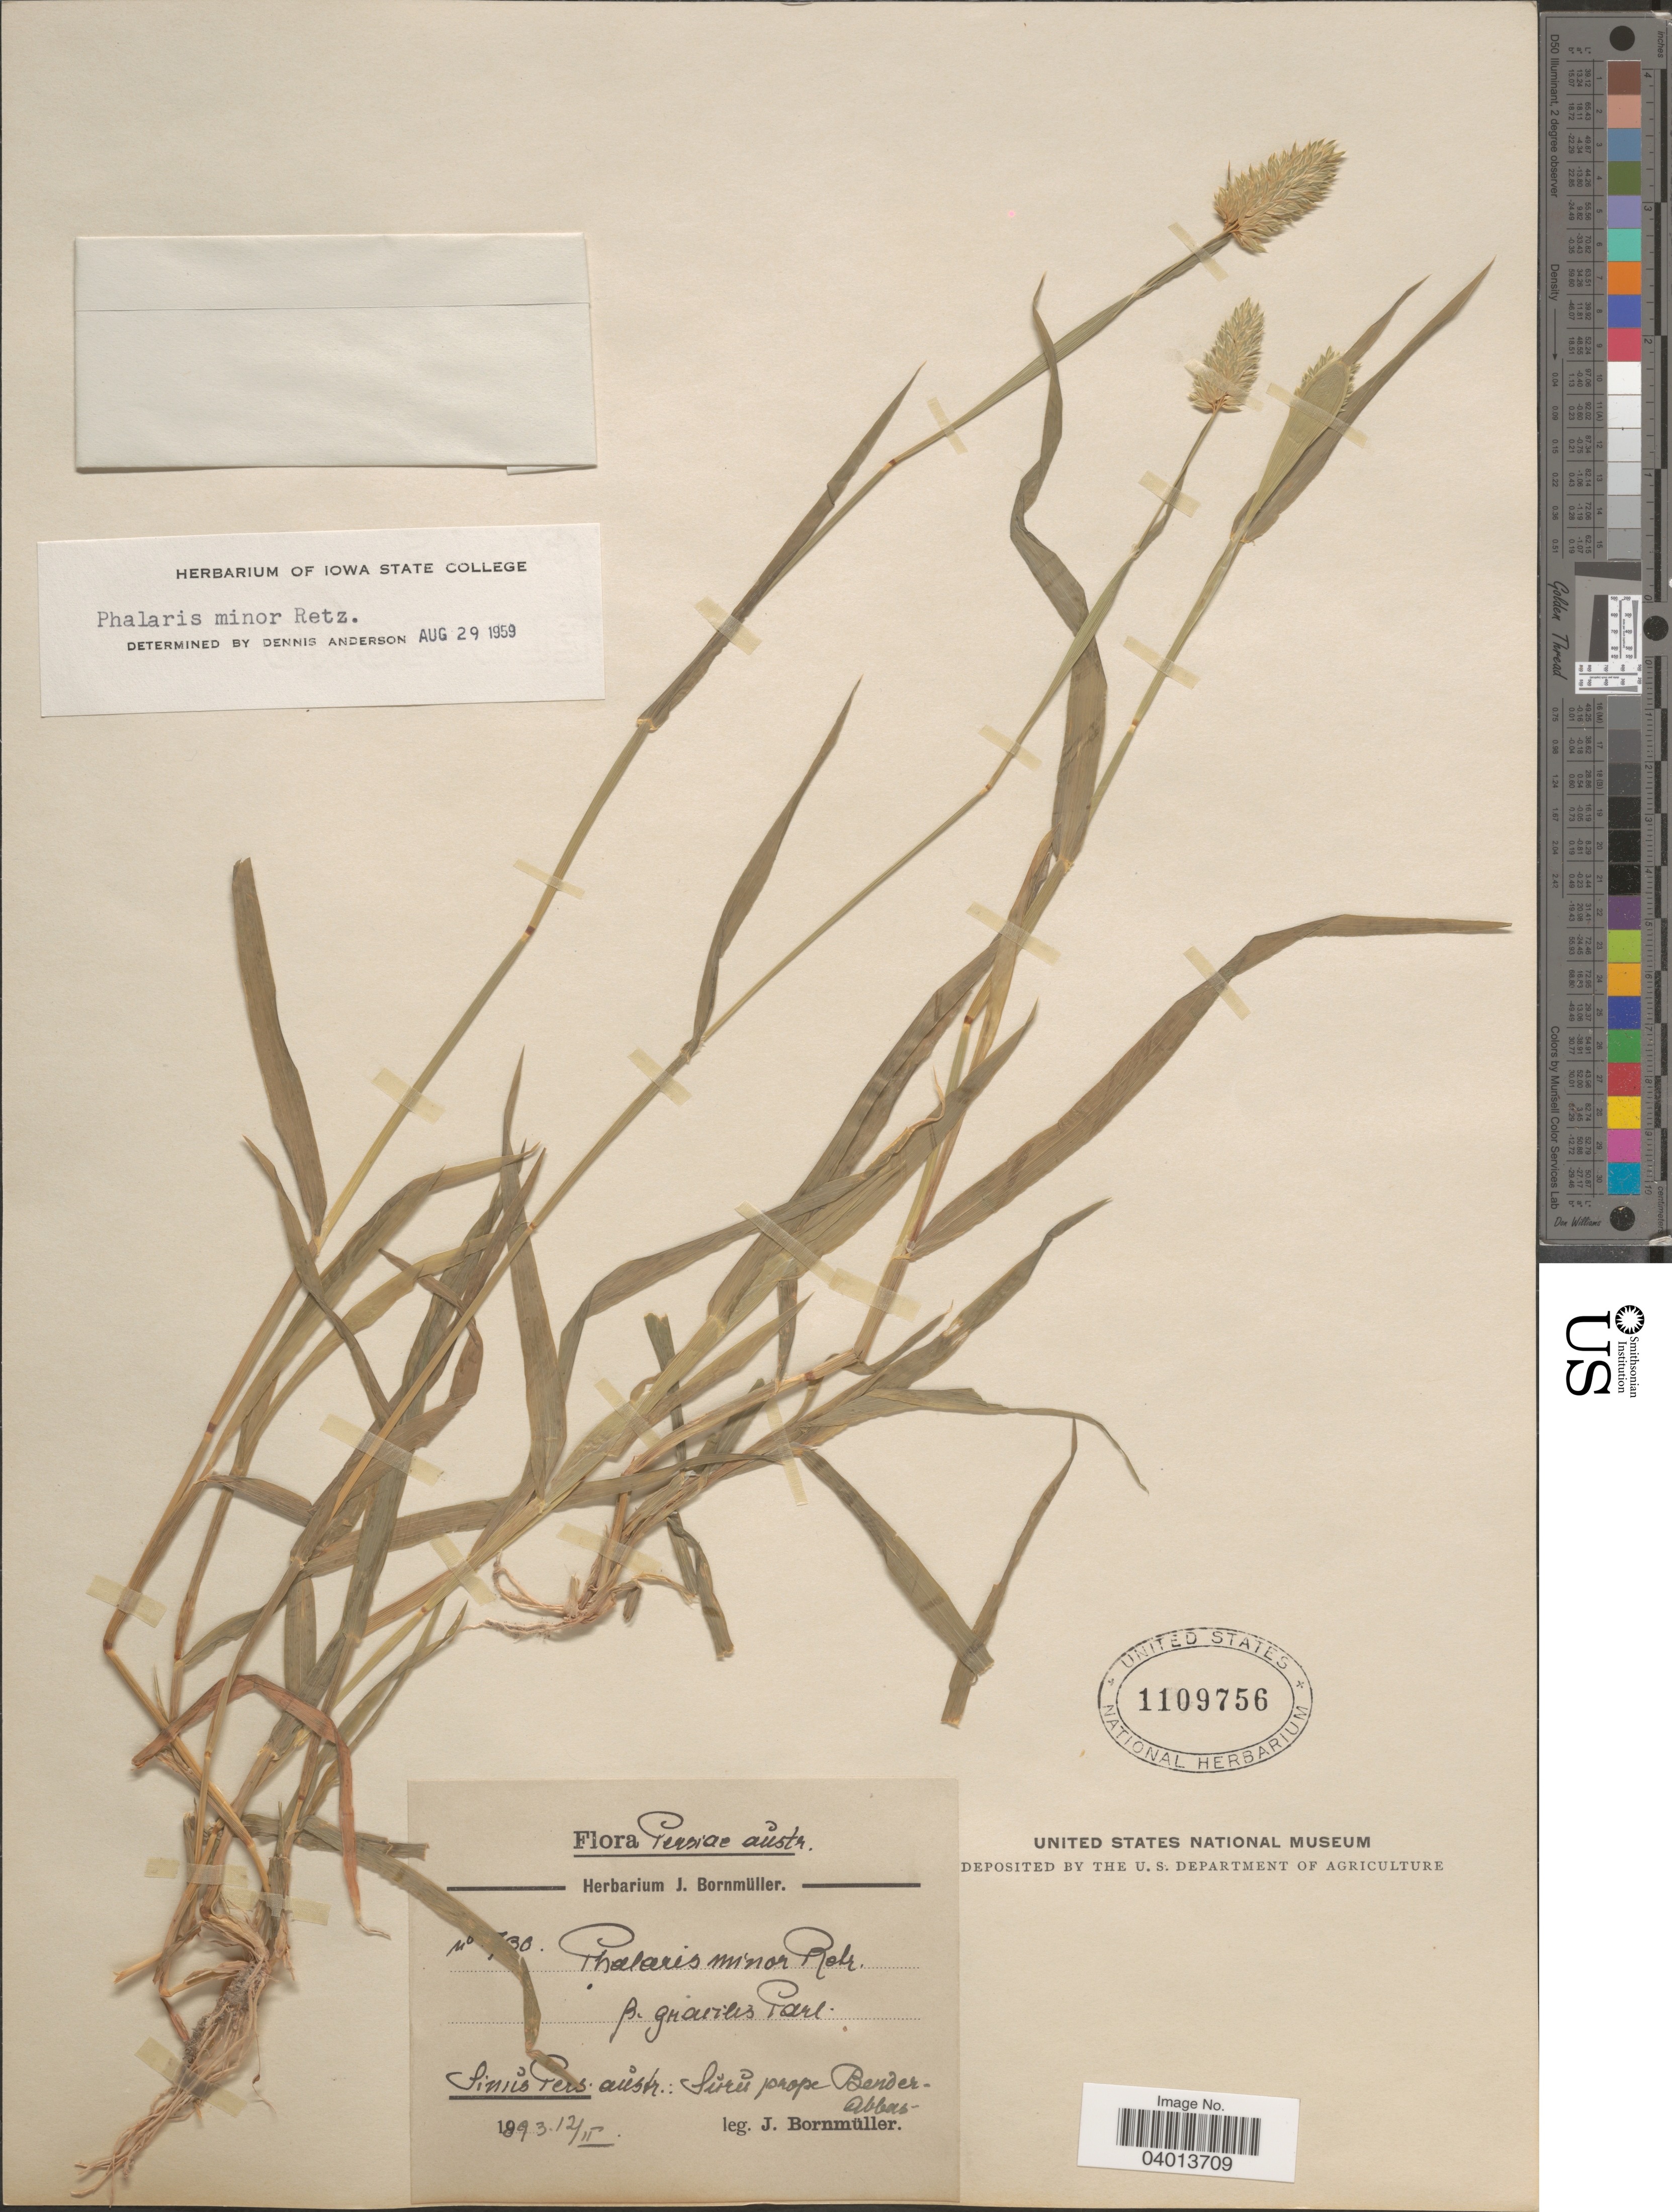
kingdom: Plantae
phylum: Tracheophyta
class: Liliopsida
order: Poales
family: Poaceae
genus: Phalaris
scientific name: Phalaris minor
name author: Retz.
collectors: J. Bornmüller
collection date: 1893-02-12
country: Iran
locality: Persiae aůstr. Sinůs Pers. aůstr.: Sůrů prope Bender-Abbas.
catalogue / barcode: US 1109756